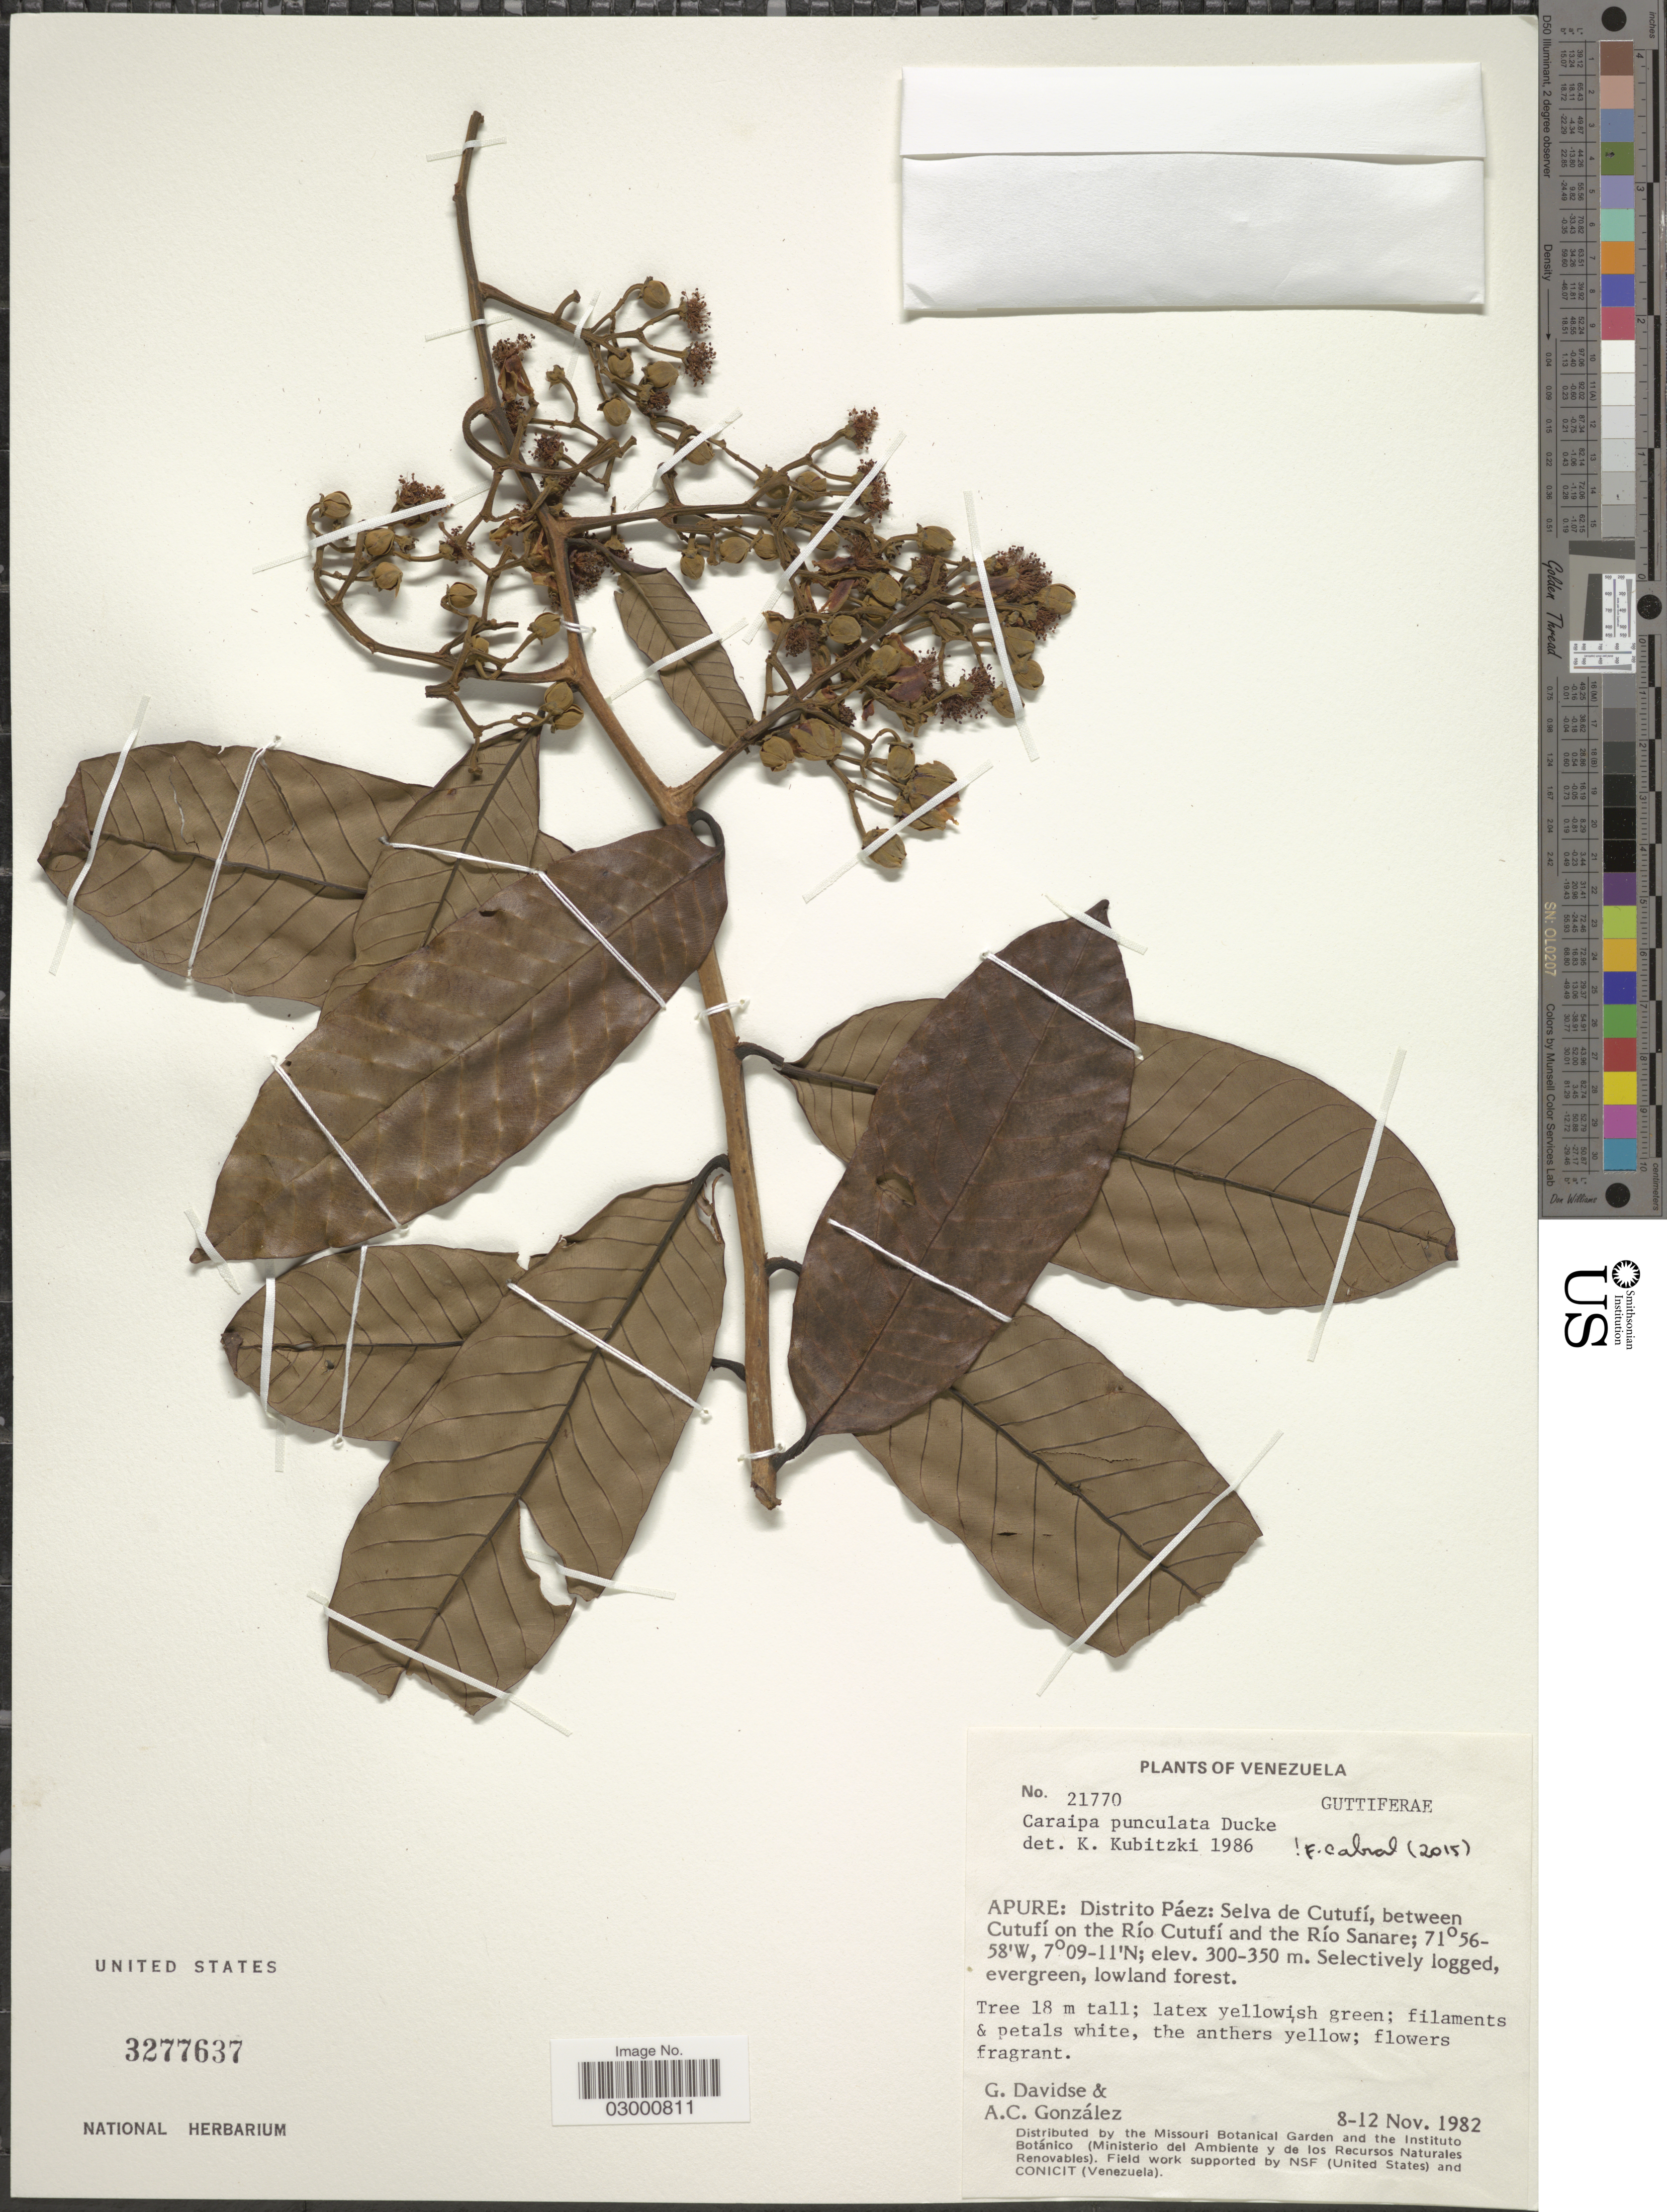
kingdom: Plantae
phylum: Tracheophyta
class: Magnoliopsida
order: Malpighiales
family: Calophyllaceae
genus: Caraipa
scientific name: Caraipa punctulata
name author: Ducke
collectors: G. Davidse & A. C. González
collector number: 21770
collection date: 1982-11-08/1982-11-12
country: Venezuela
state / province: Apure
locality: Distrito Páez: Selva de Cutufí, between Cutufí on the Río Cutufí and the Río Sanare.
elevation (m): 300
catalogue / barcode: US 3277637